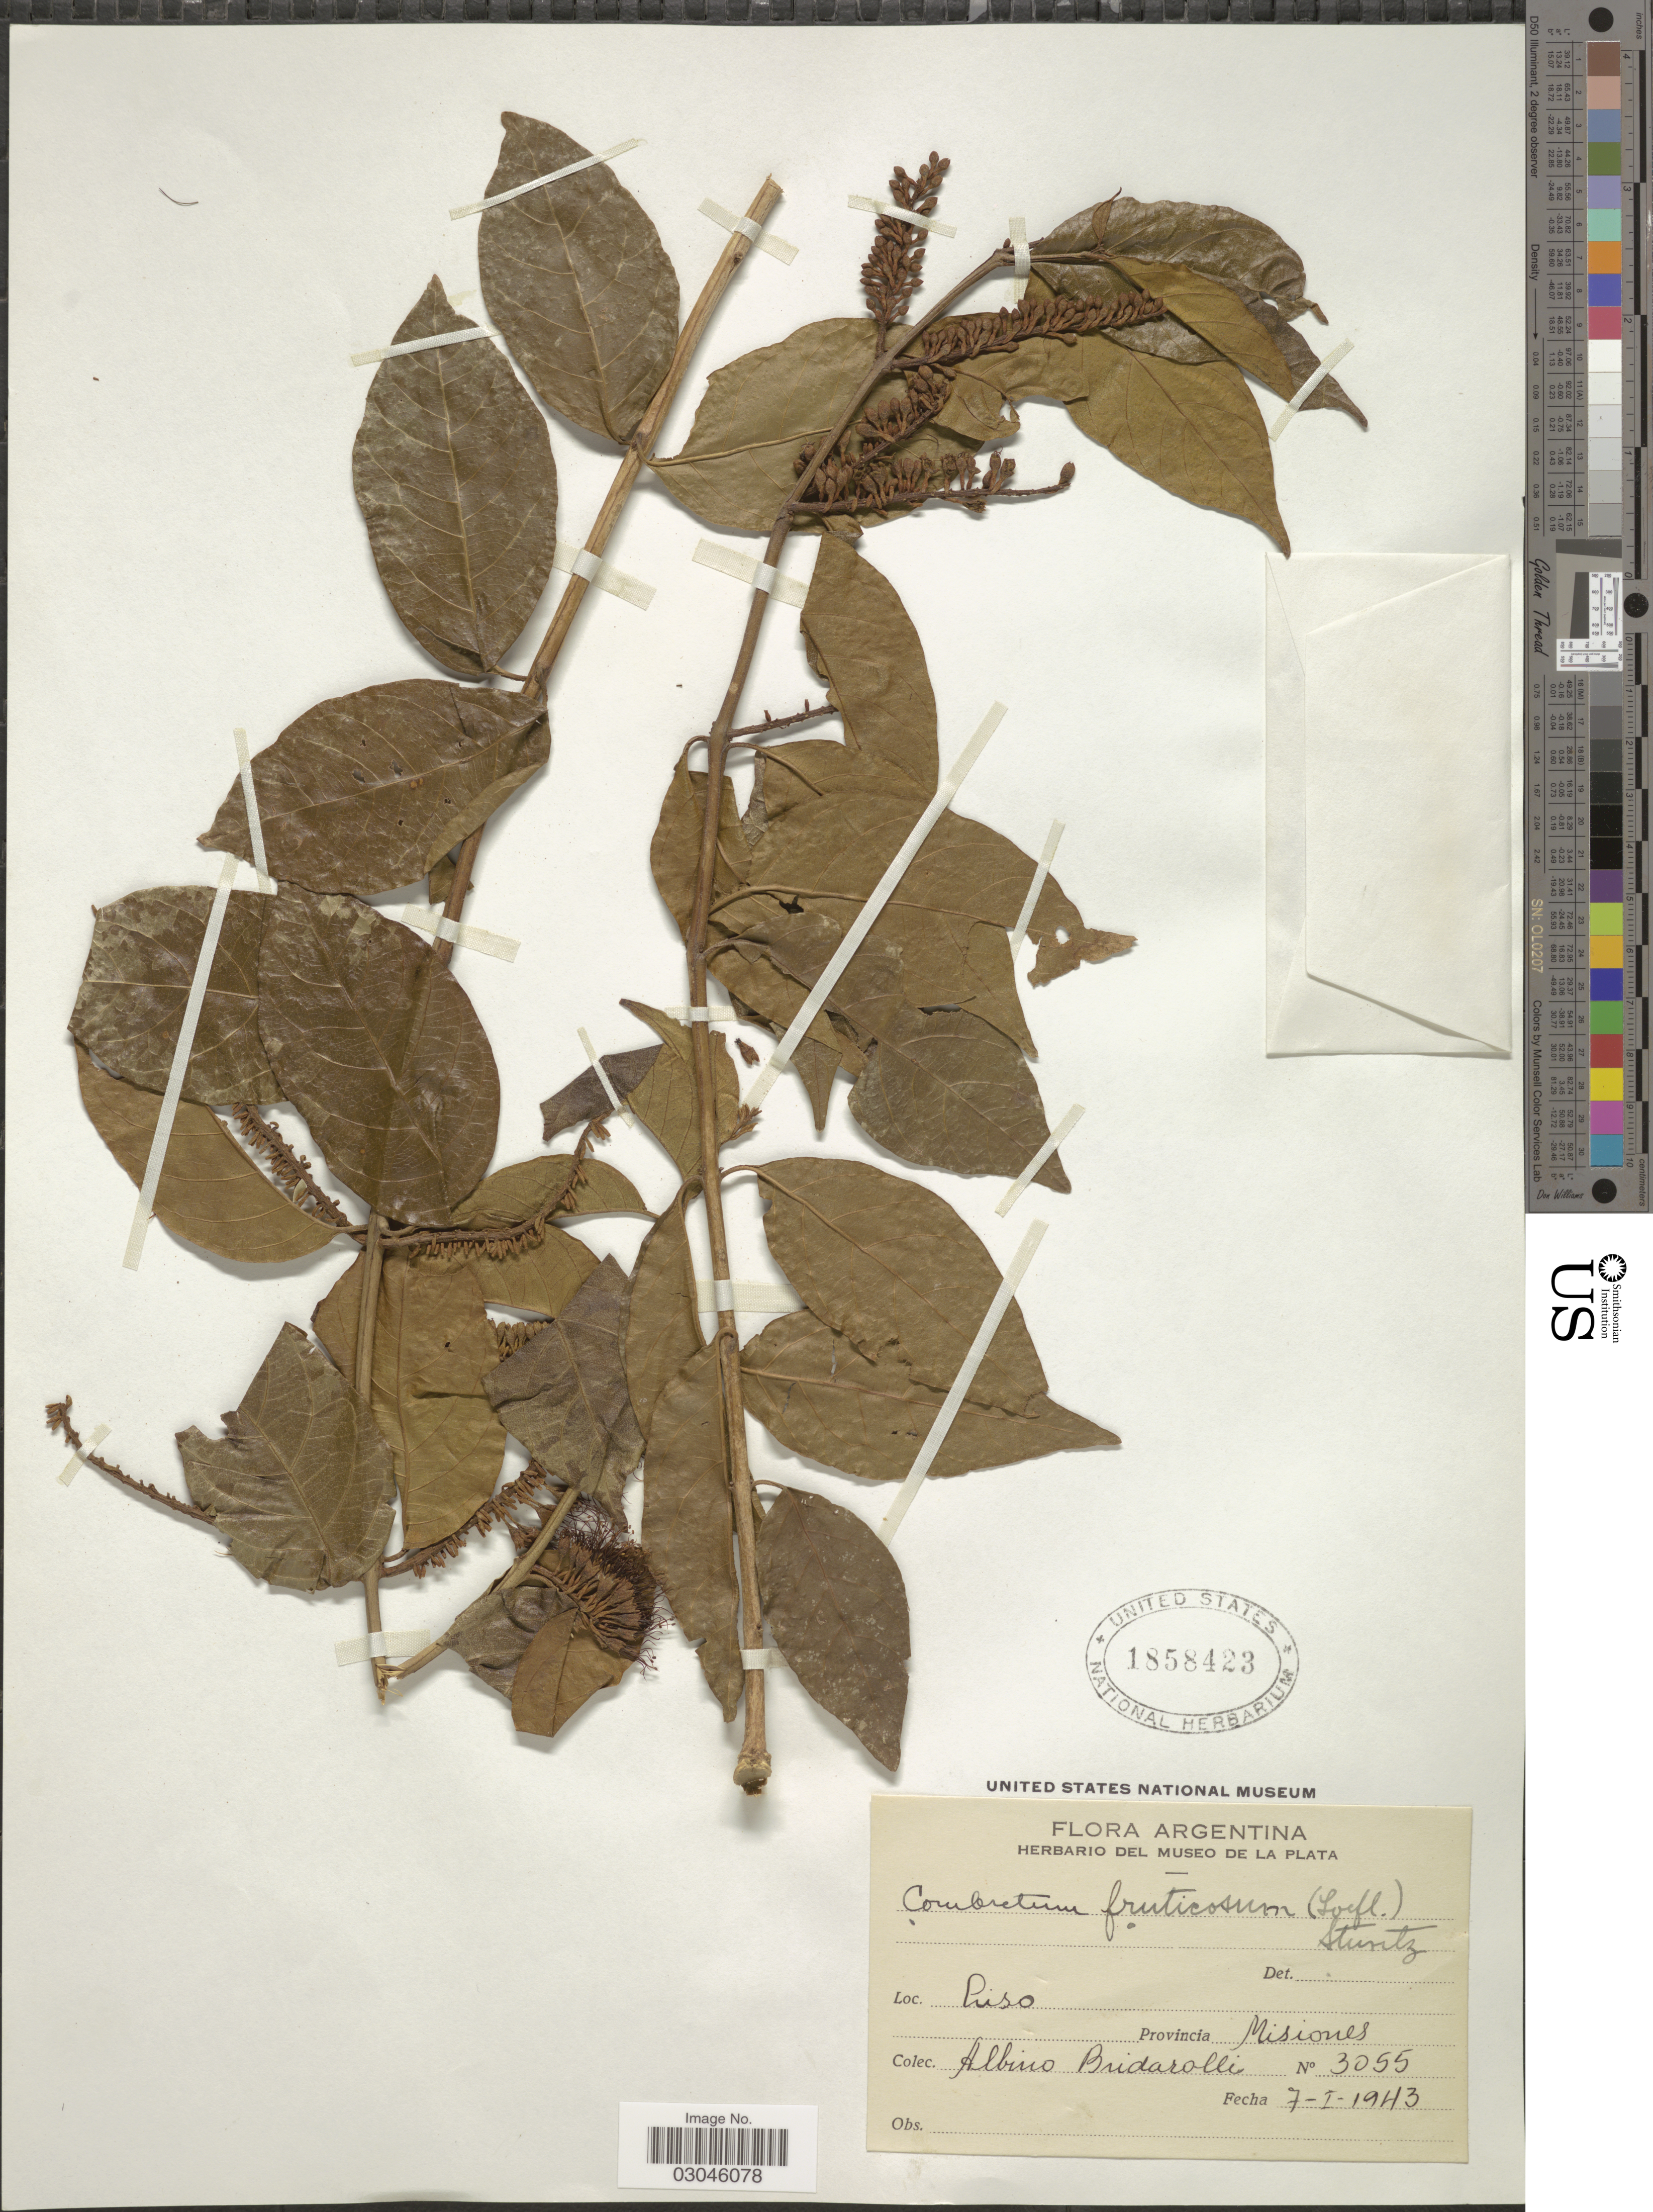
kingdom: Plantae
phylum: Tracheophyta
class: Magnoliopsida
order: Myrtales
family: Combretaceae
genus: Combretum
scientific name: Combretum fruticosum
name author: (Loefl.) Stuntz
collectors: A. Bridarolli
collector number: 3055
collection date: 1943-01-07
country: Argentina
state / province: Misiones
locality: Liso.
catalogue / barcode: US 1858423